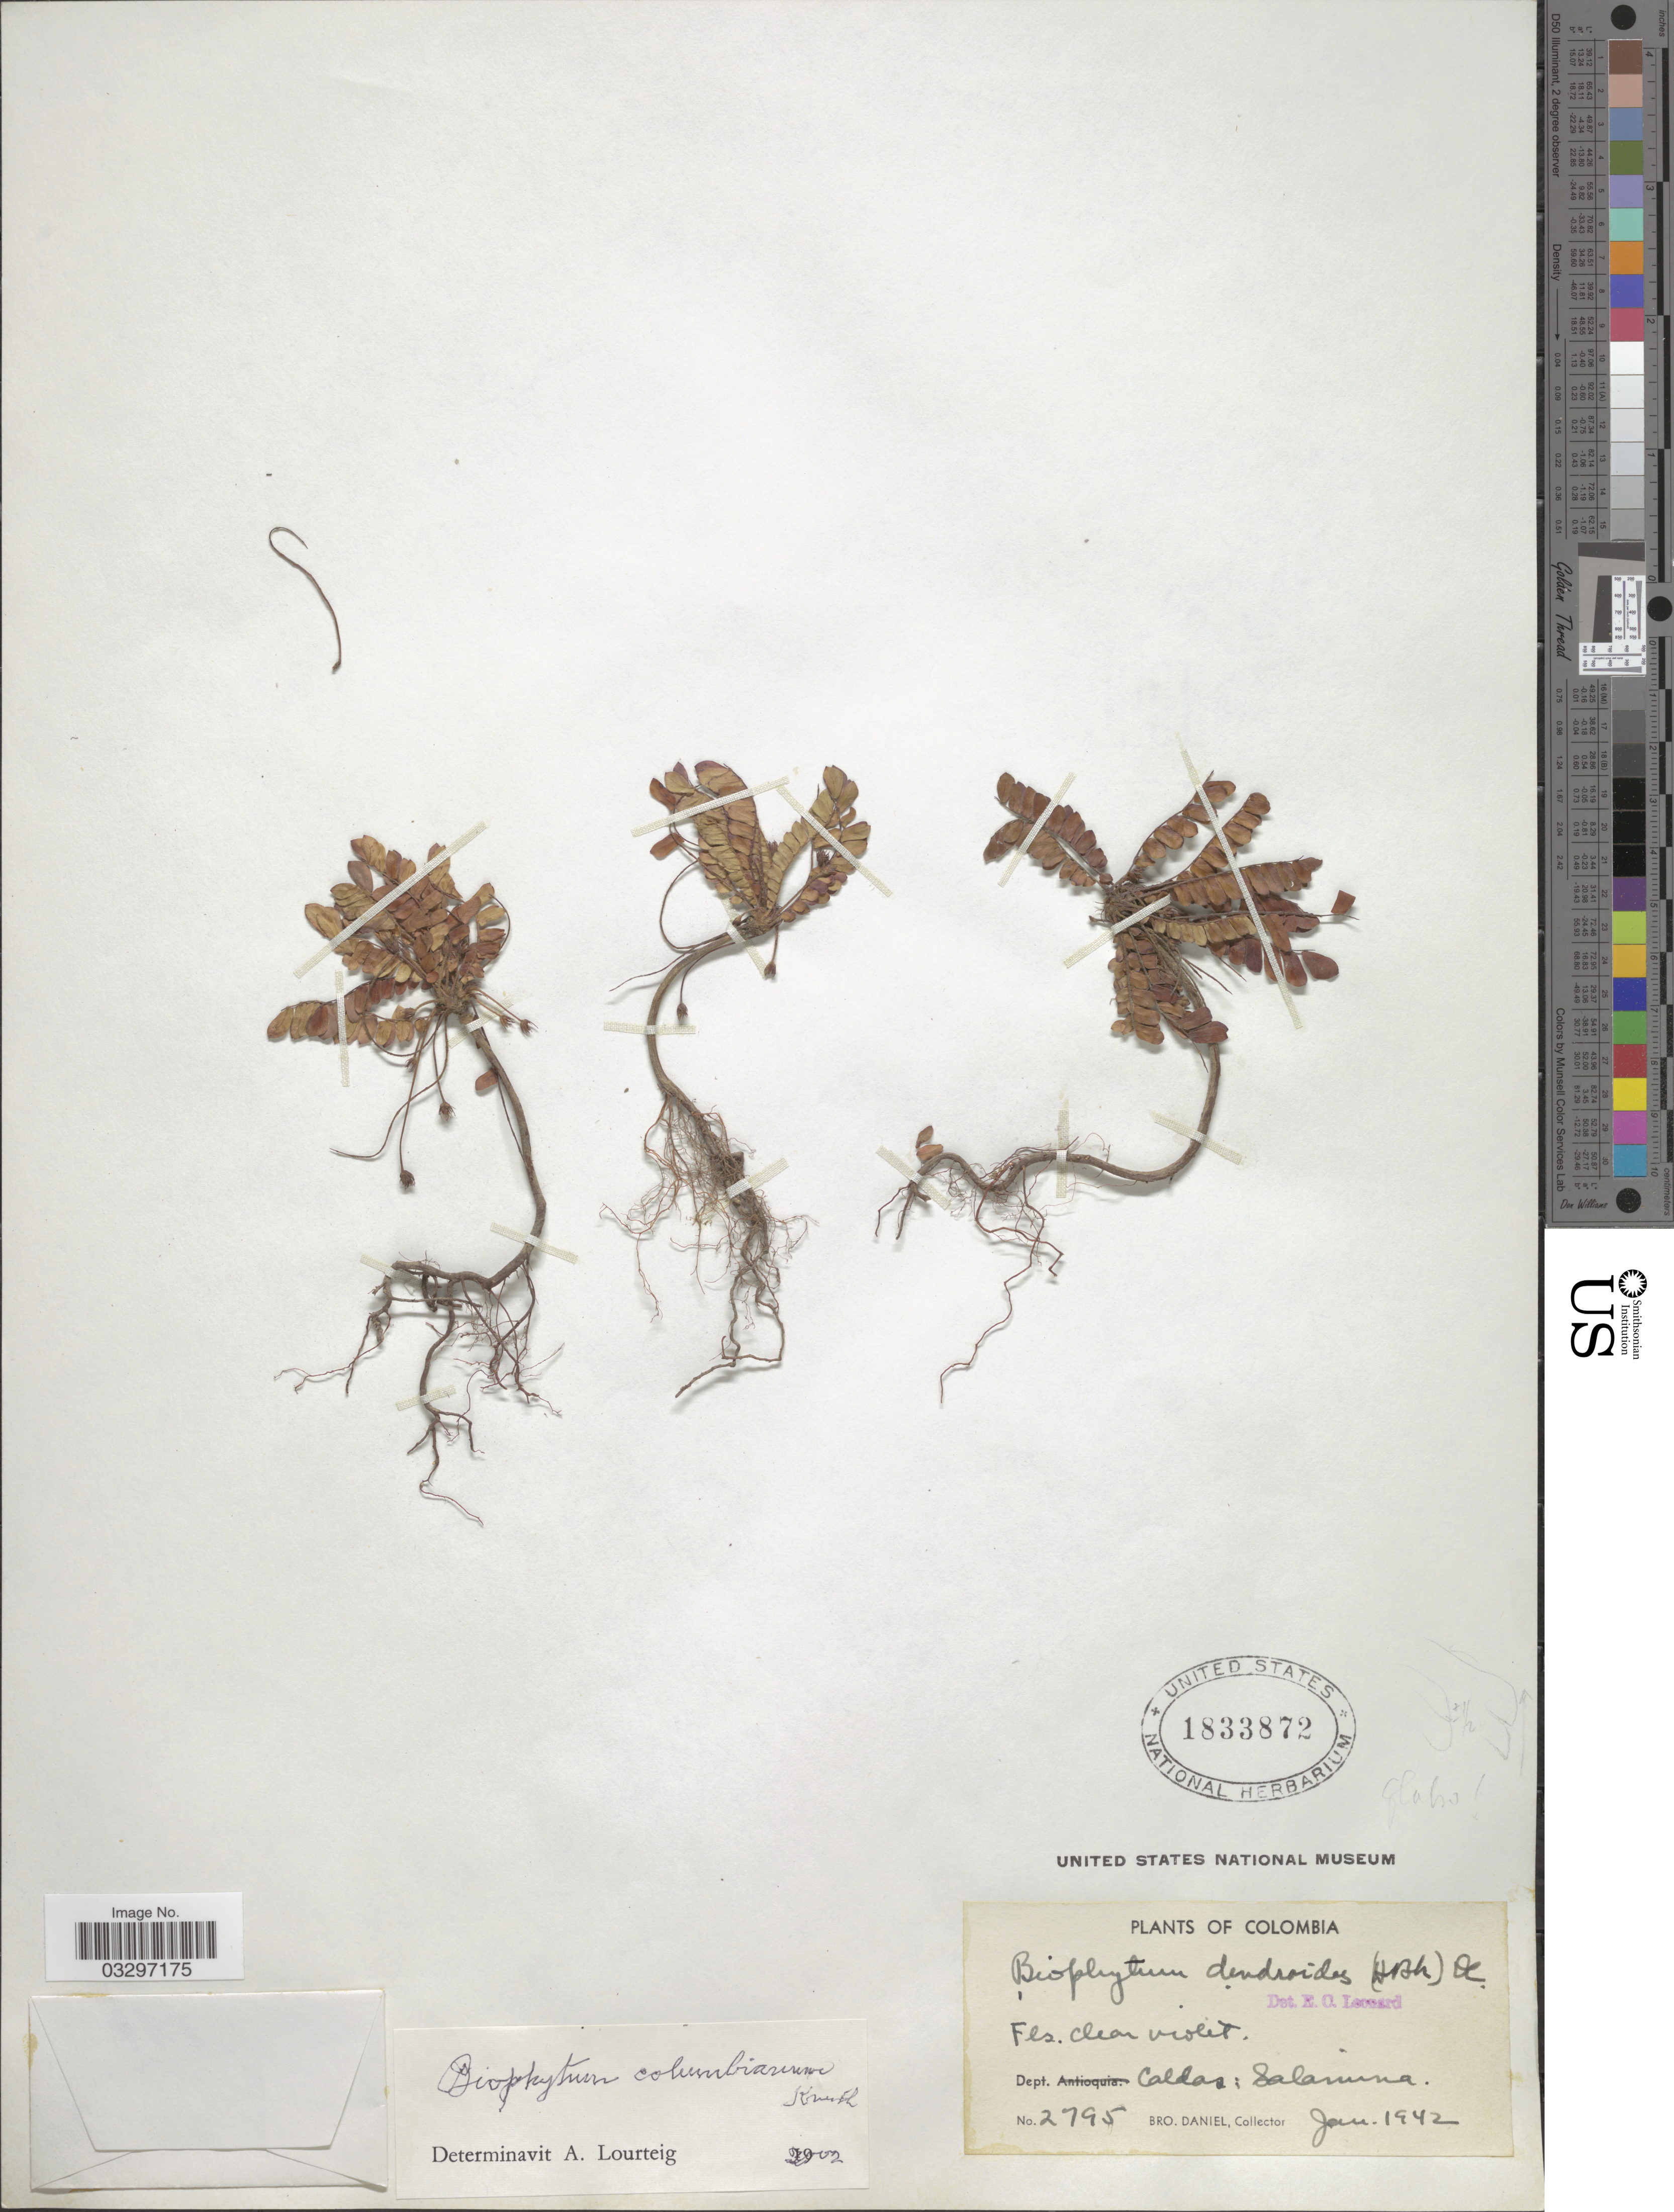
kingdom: Plantae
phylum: Tracheophyta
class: Magnoliopsida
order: Oxalidales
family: Oxalidaceae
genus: Biophytum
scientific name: Biophytum columbianum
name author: Knuth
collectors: Bro. Daniel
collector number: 2795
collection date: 1942-01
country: Colombia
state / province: Caldas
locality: Dept. Caldas: Salamina.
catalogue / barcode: US 1833872